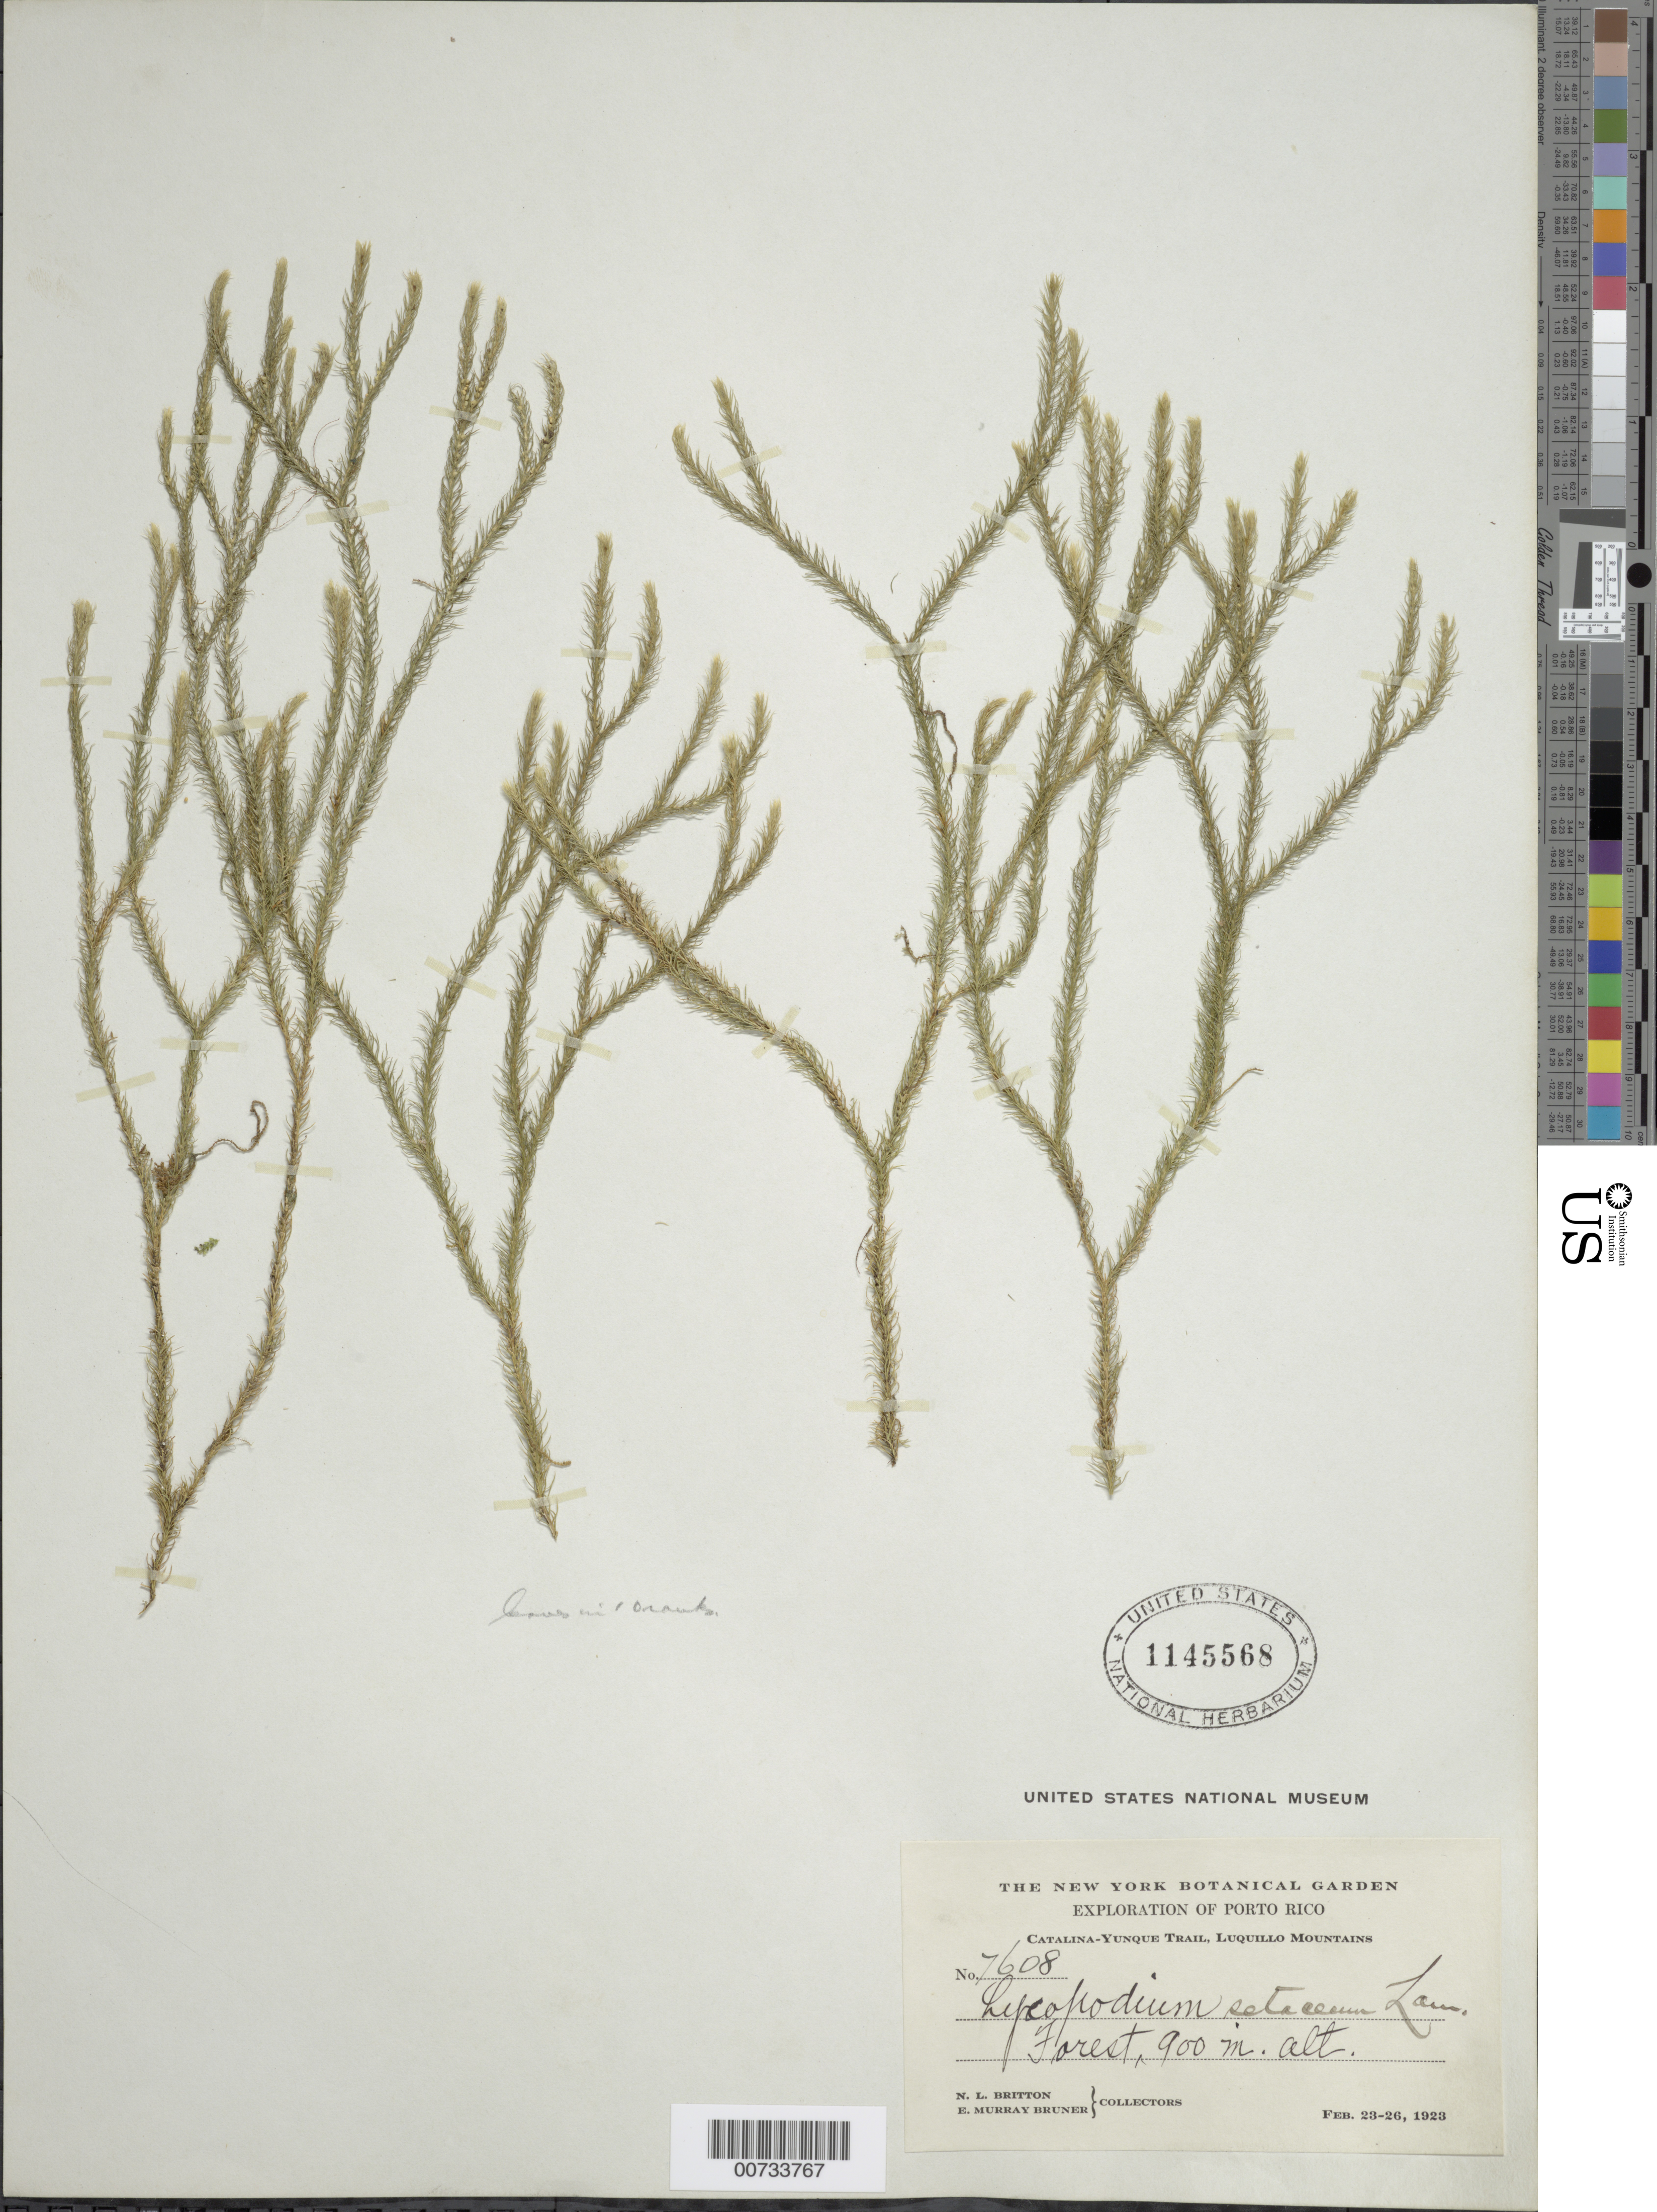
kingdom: Plantae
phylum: Tracheophyta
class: Lycopodiopsida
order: Lycopodiales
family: Lycopodiaceae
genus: Phlegmariurus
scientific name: Phlegmariurus filiformis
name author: (Sw.) W.H. Wagner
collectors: N. Britton & E. Murray Bruner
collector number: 7608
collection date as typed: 23 Feb 1923 to 26 Feb 1923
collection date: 1923-02-23/1923-02-26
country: Puerto Rico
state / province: Luquillo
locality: Catalina-Yunque Trail, Luquillo Mts.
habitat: Forest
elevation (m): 900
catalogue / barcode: US 1145568